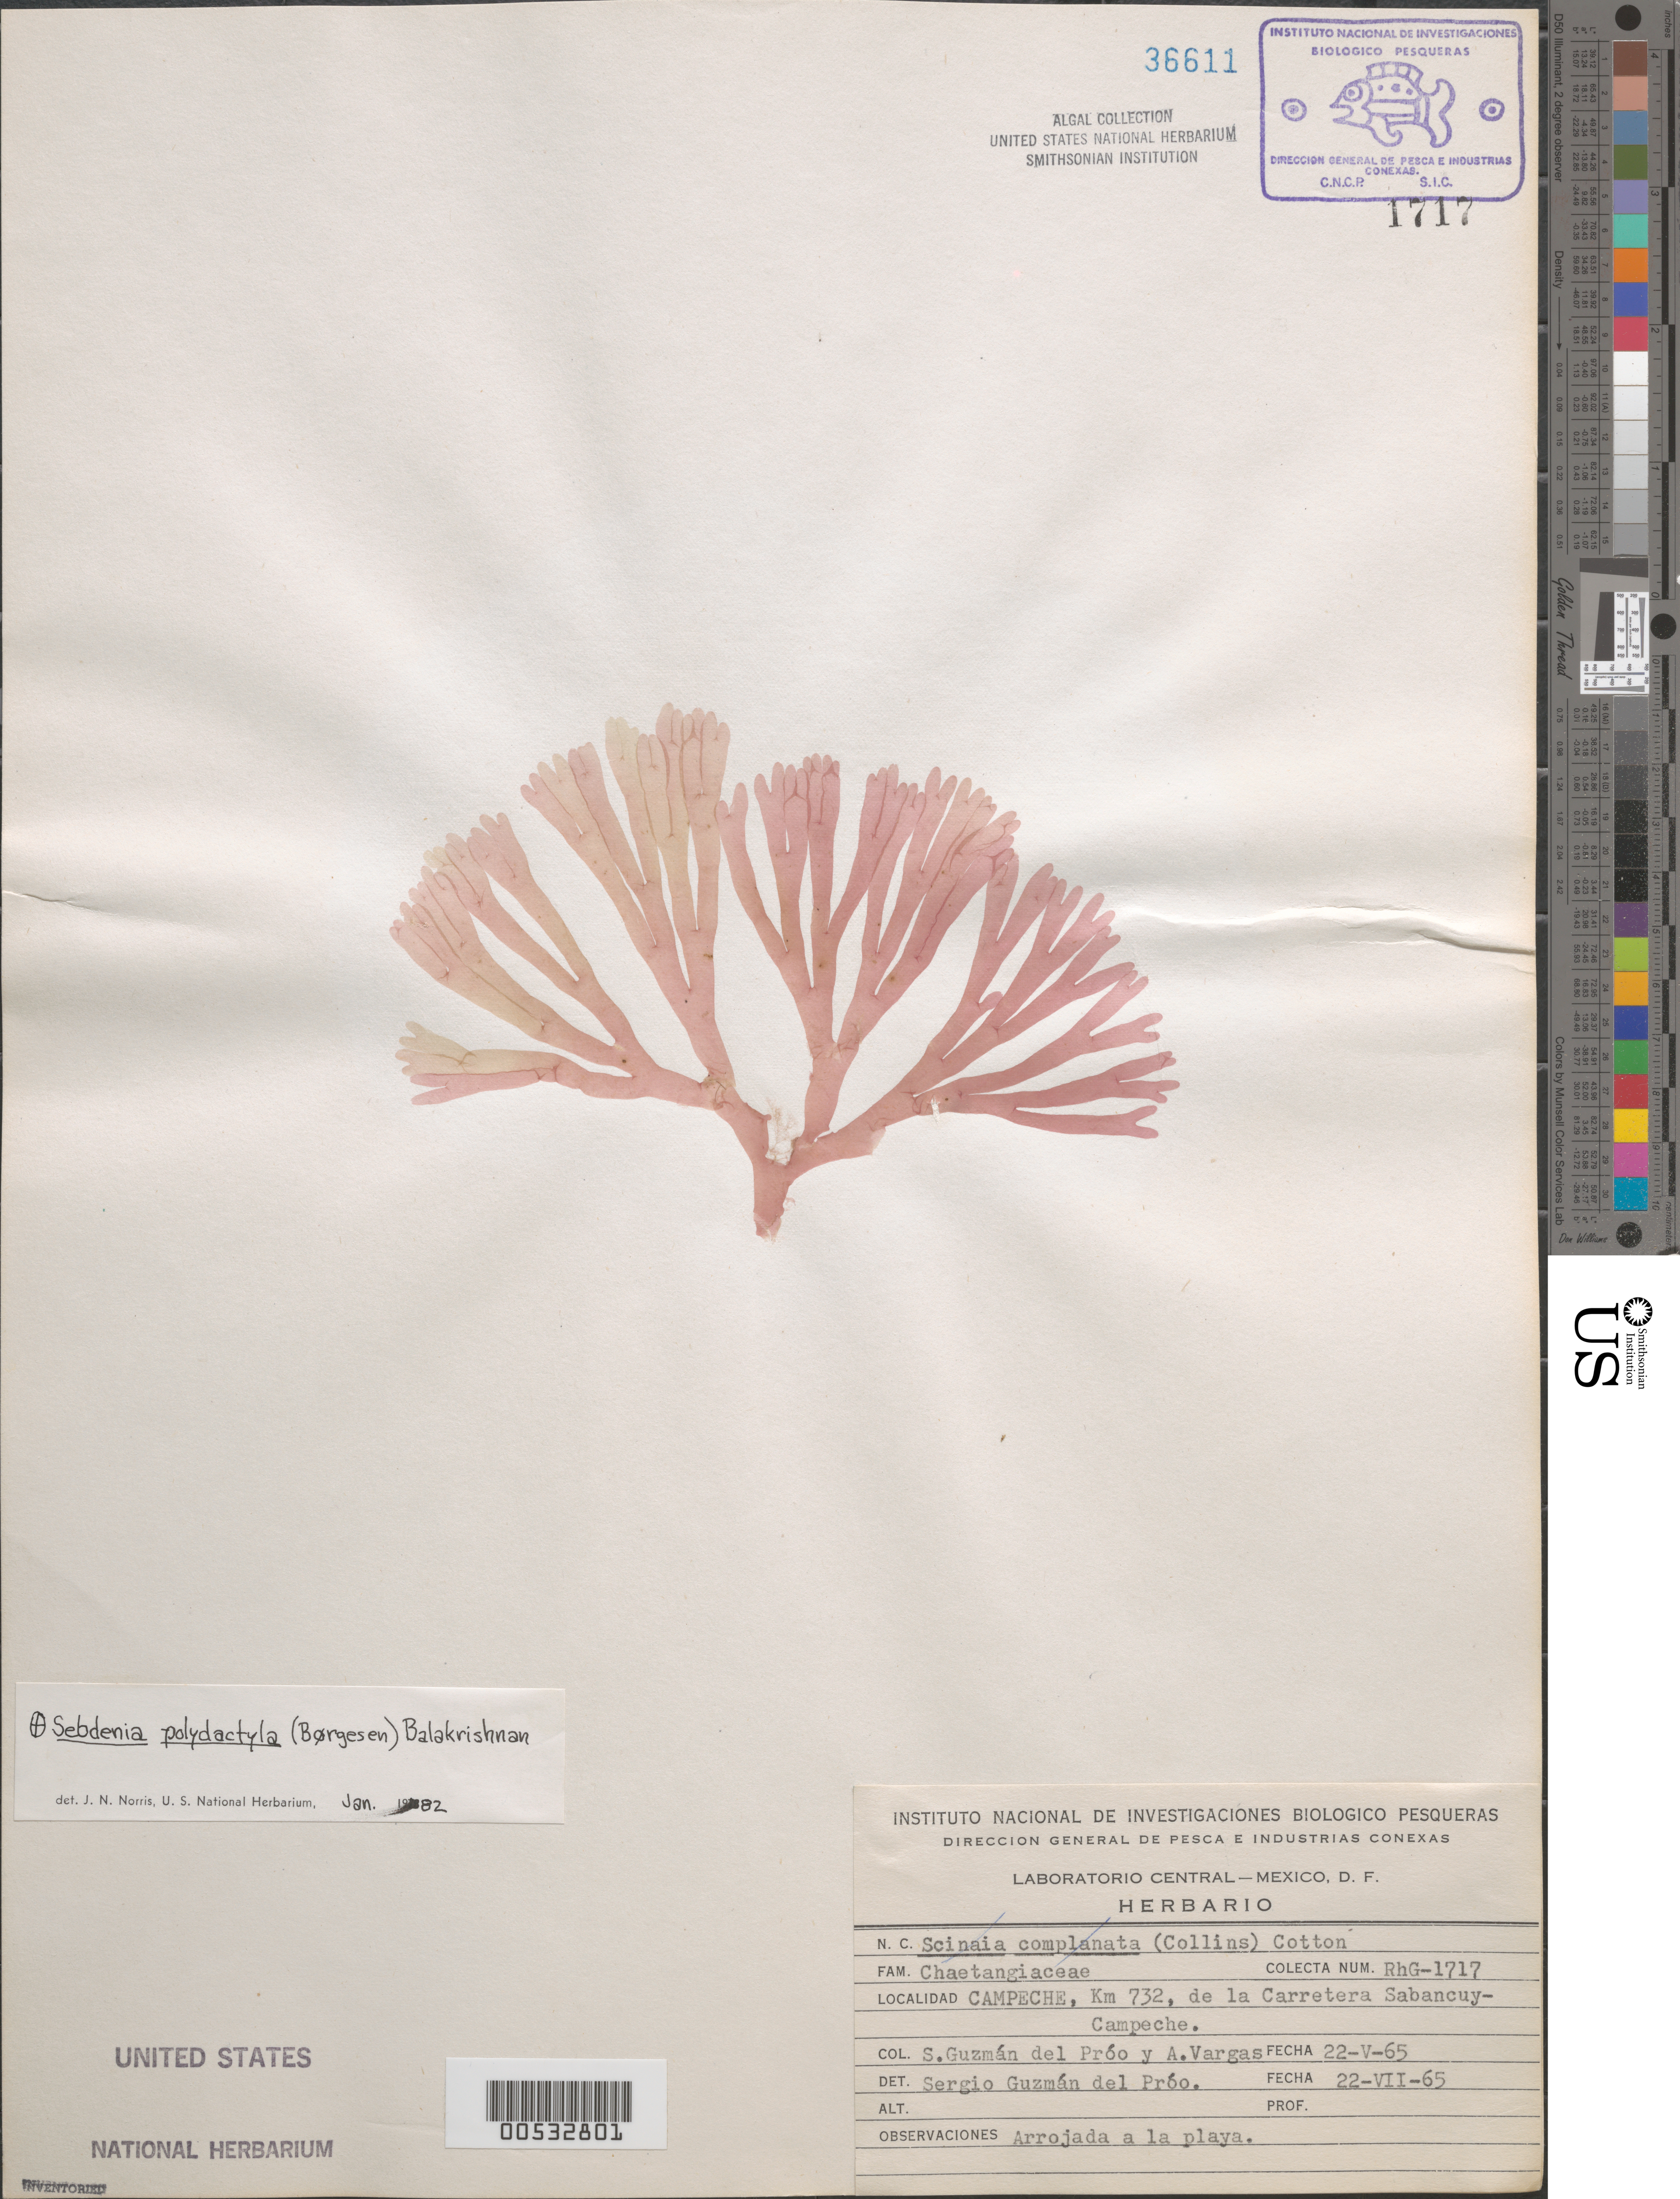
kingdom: Plantae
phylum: Rhodophyta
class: Florideophyceae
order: Sebdeniales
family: Sebdeniaceae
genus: Sebdenia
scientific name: Sebdenia polydactyla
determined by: Norris, James N.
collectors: S. Guzman del Proo & A. Vargas N.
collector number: Rhg-1717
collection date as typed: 22 May 1965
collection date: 1965-05-22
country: Mexico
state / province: Campeche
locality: Sabancuy-Campeche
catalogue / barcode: US 36611